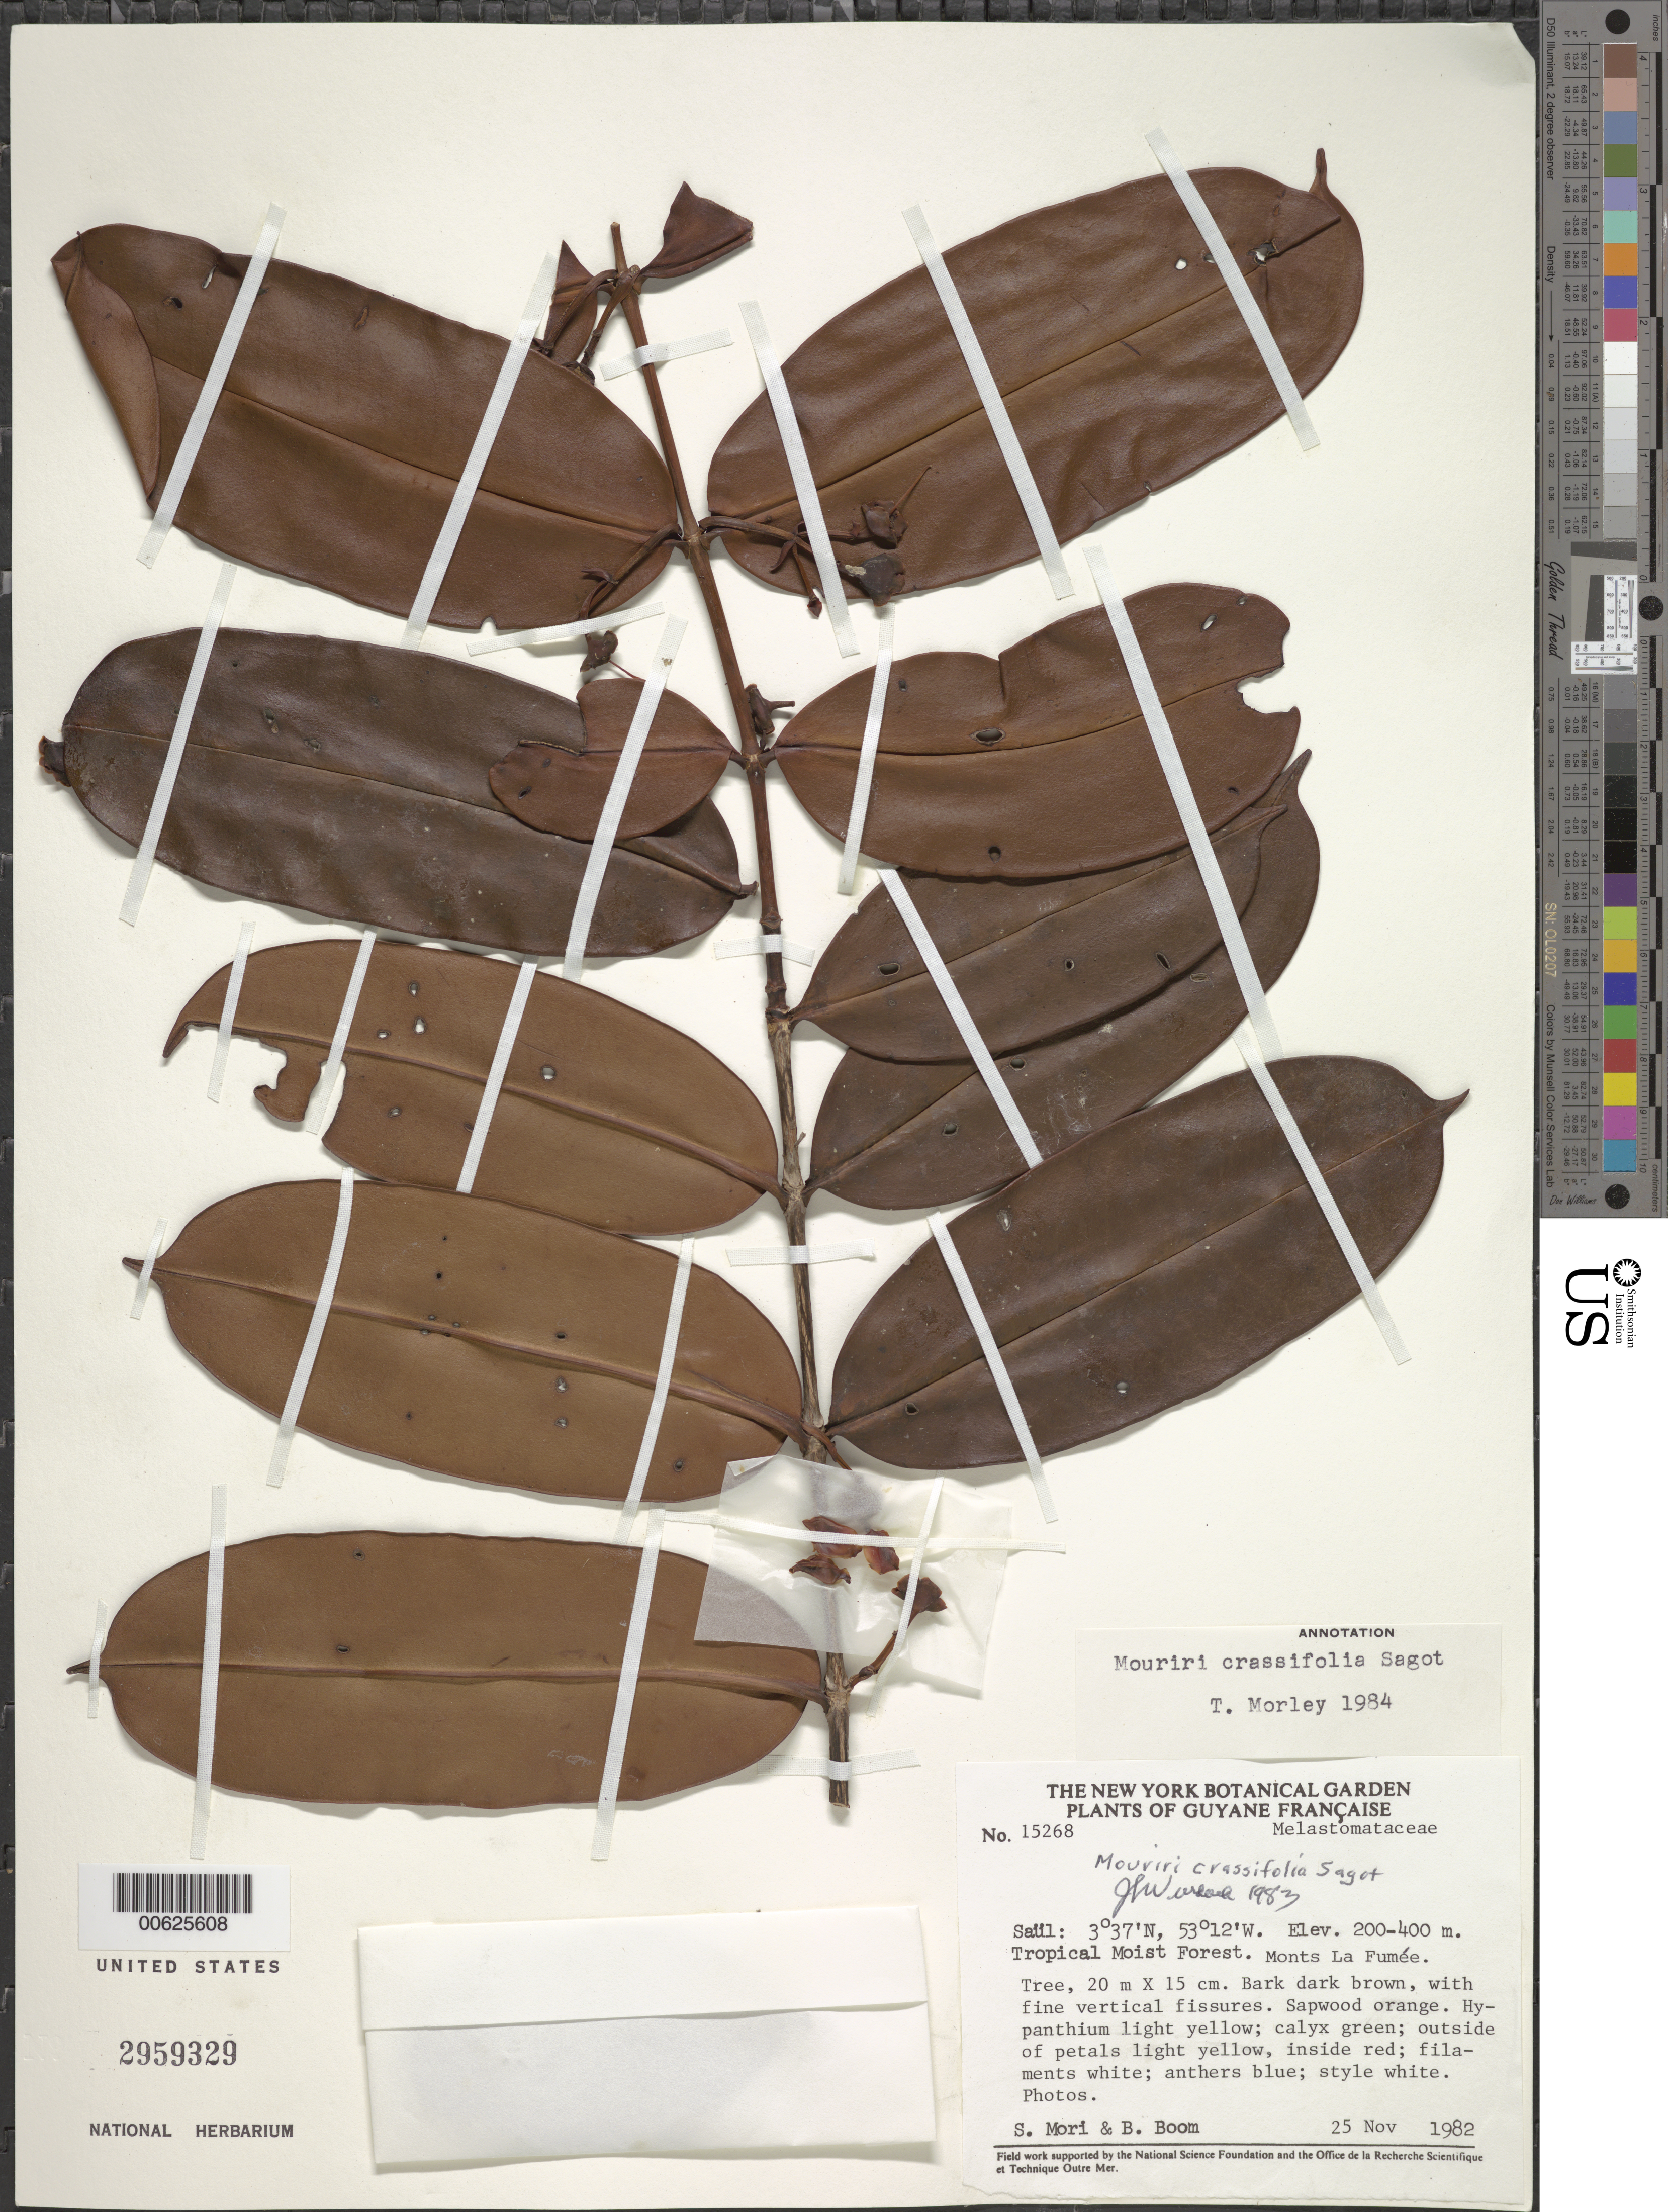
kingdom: Plantae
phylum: Tracheophyta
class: Magnoliopsida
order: Myrtales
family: Melastomataceae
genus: Mouriri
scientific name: Mouriri crassifolia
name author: Sagot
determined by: Morley, T.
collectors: S. Mori & B. M. Boom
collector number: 15268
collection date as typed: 25-Nov-82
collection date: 1982-11-25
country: French Guiana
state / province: Saint-Laurent-du-Maroni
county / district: Saül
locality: Saül, Monts La Fumée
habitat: Tropical moist forest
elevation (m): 200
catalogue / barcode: US 2959329